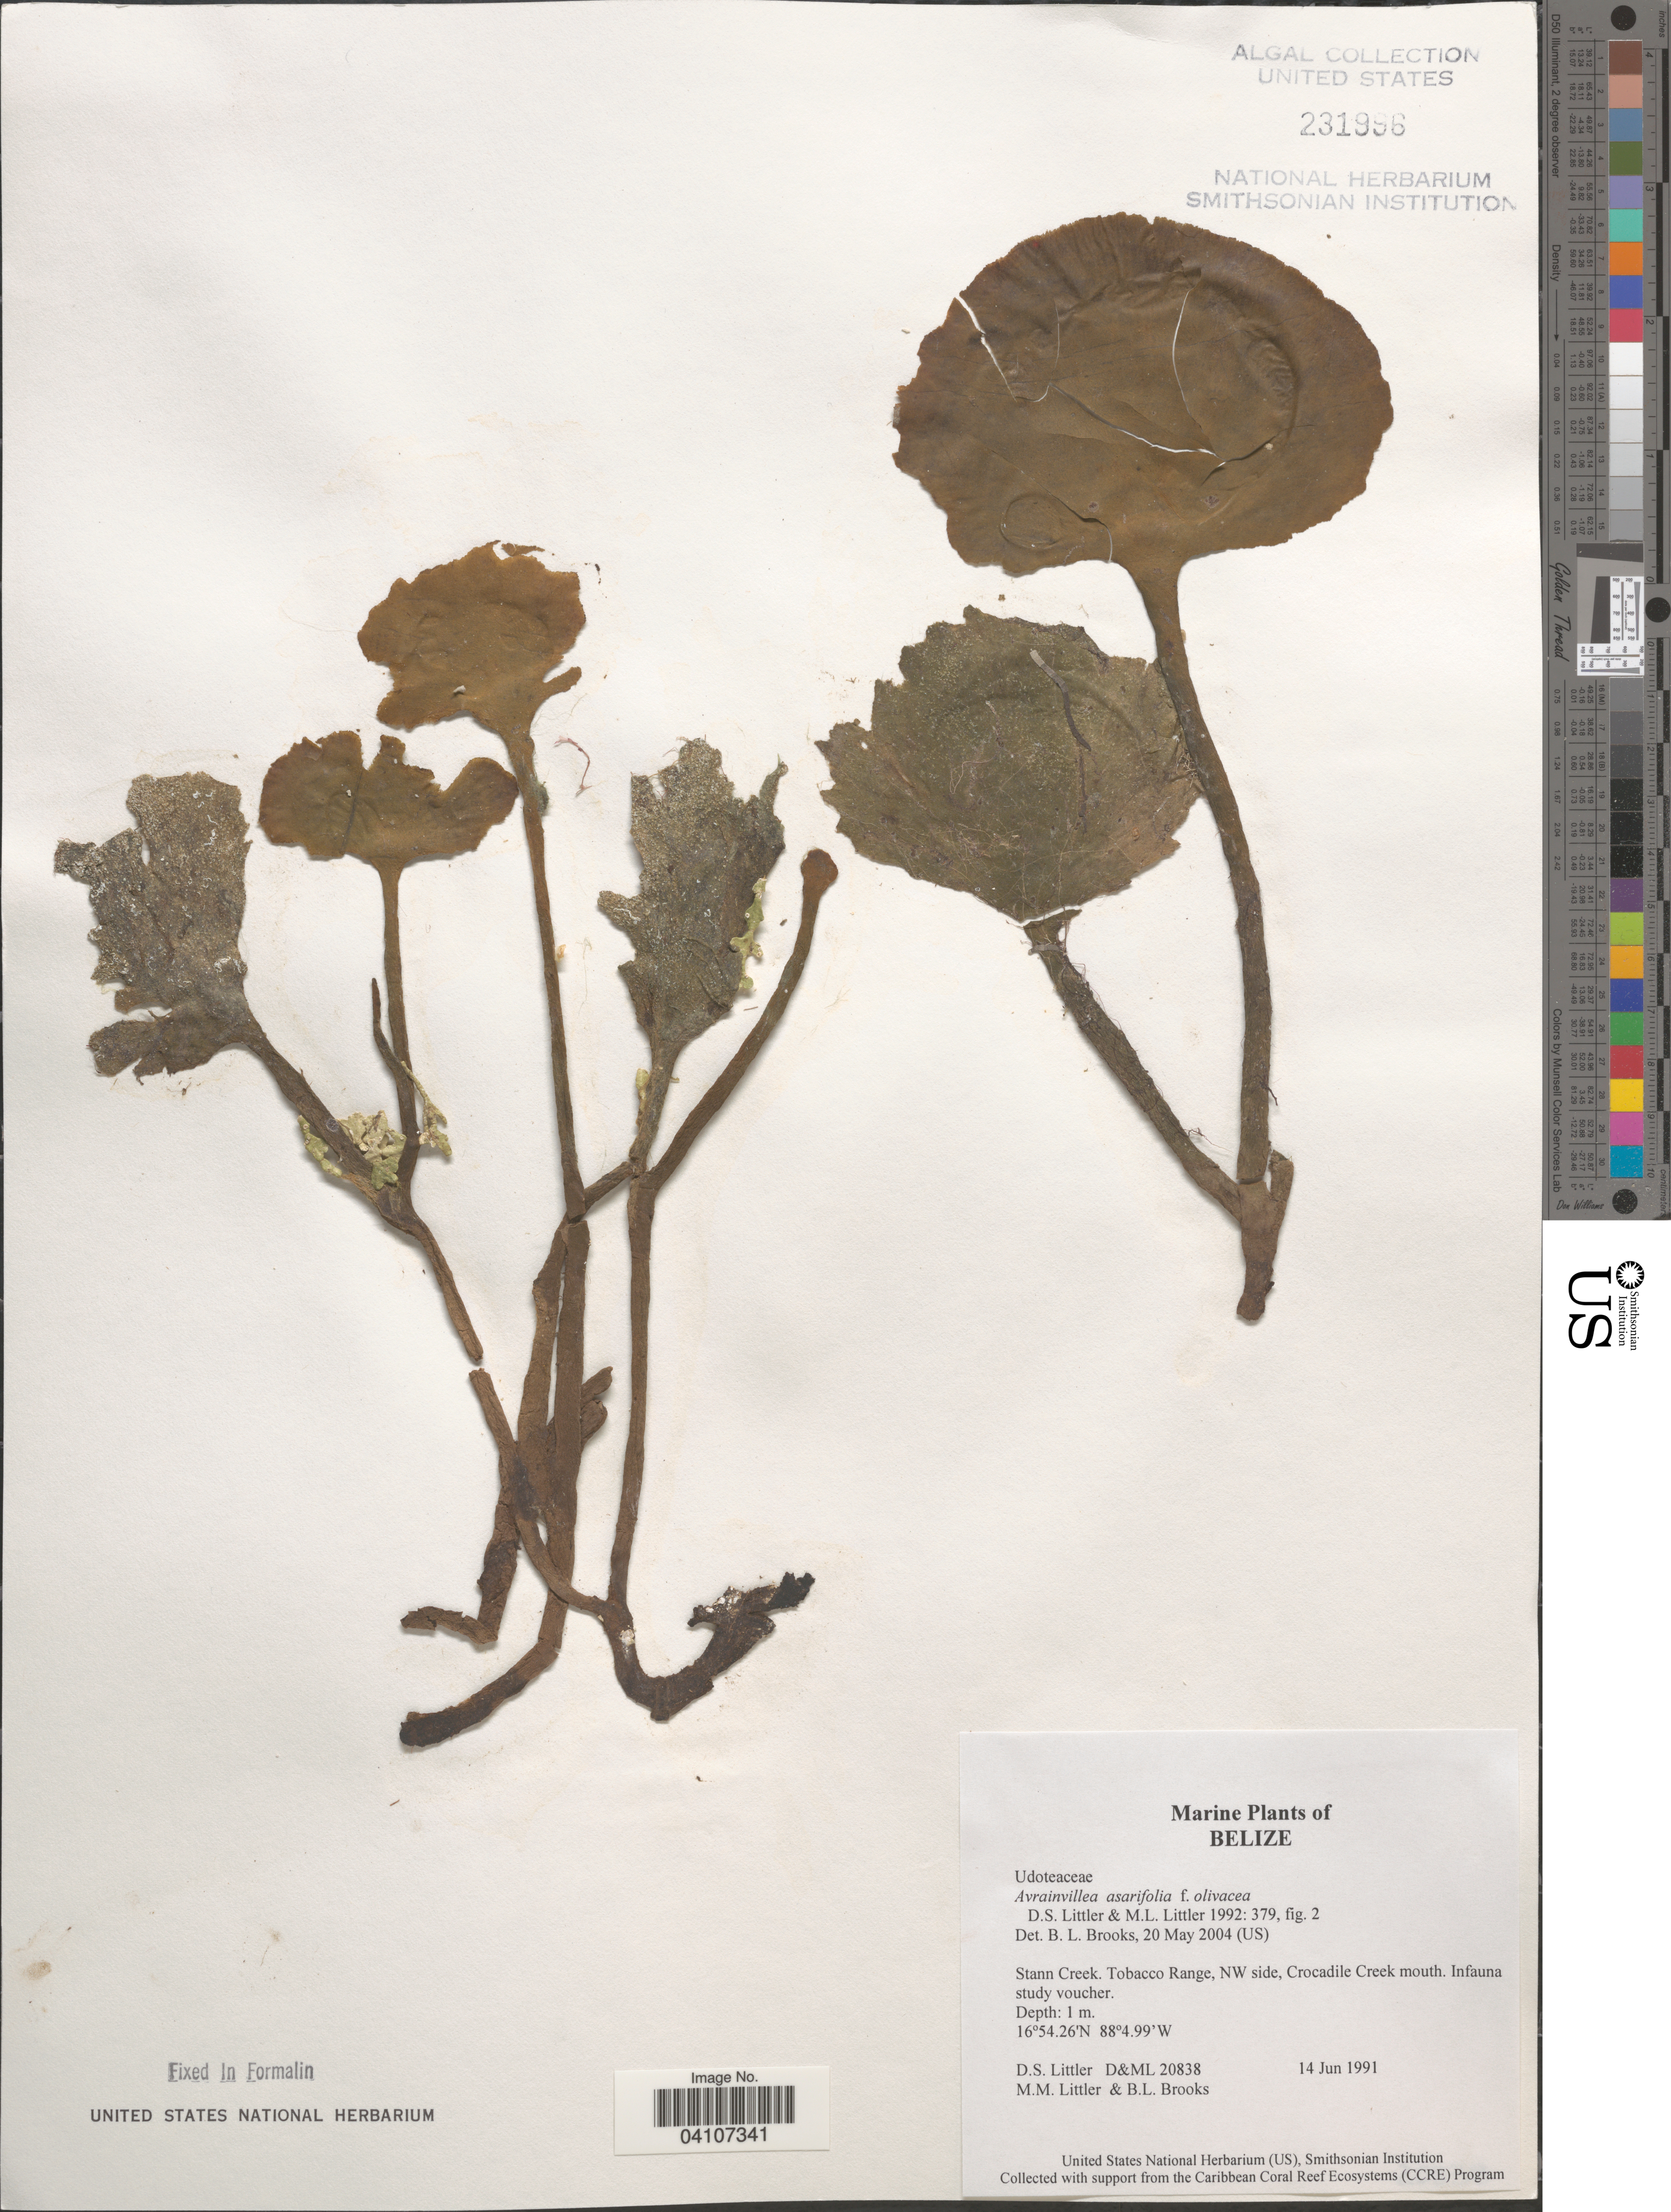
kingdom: Plantae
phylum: Chlorophyta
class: Ulvophyceae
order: Bryopsidales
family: Dichotomosiphonaceae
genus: Avrainvillea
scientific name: Avrainvillea asarifolia f. olivacea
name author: D.S. Littler & Littler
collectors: D. S. Littler & B. Brooks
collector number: D&ML 20838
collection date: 1991-06-14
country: Belize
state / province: Stann Creek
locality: Tobacco Range, NW side, Crocadile Creek mouth.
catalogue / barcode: US 231896